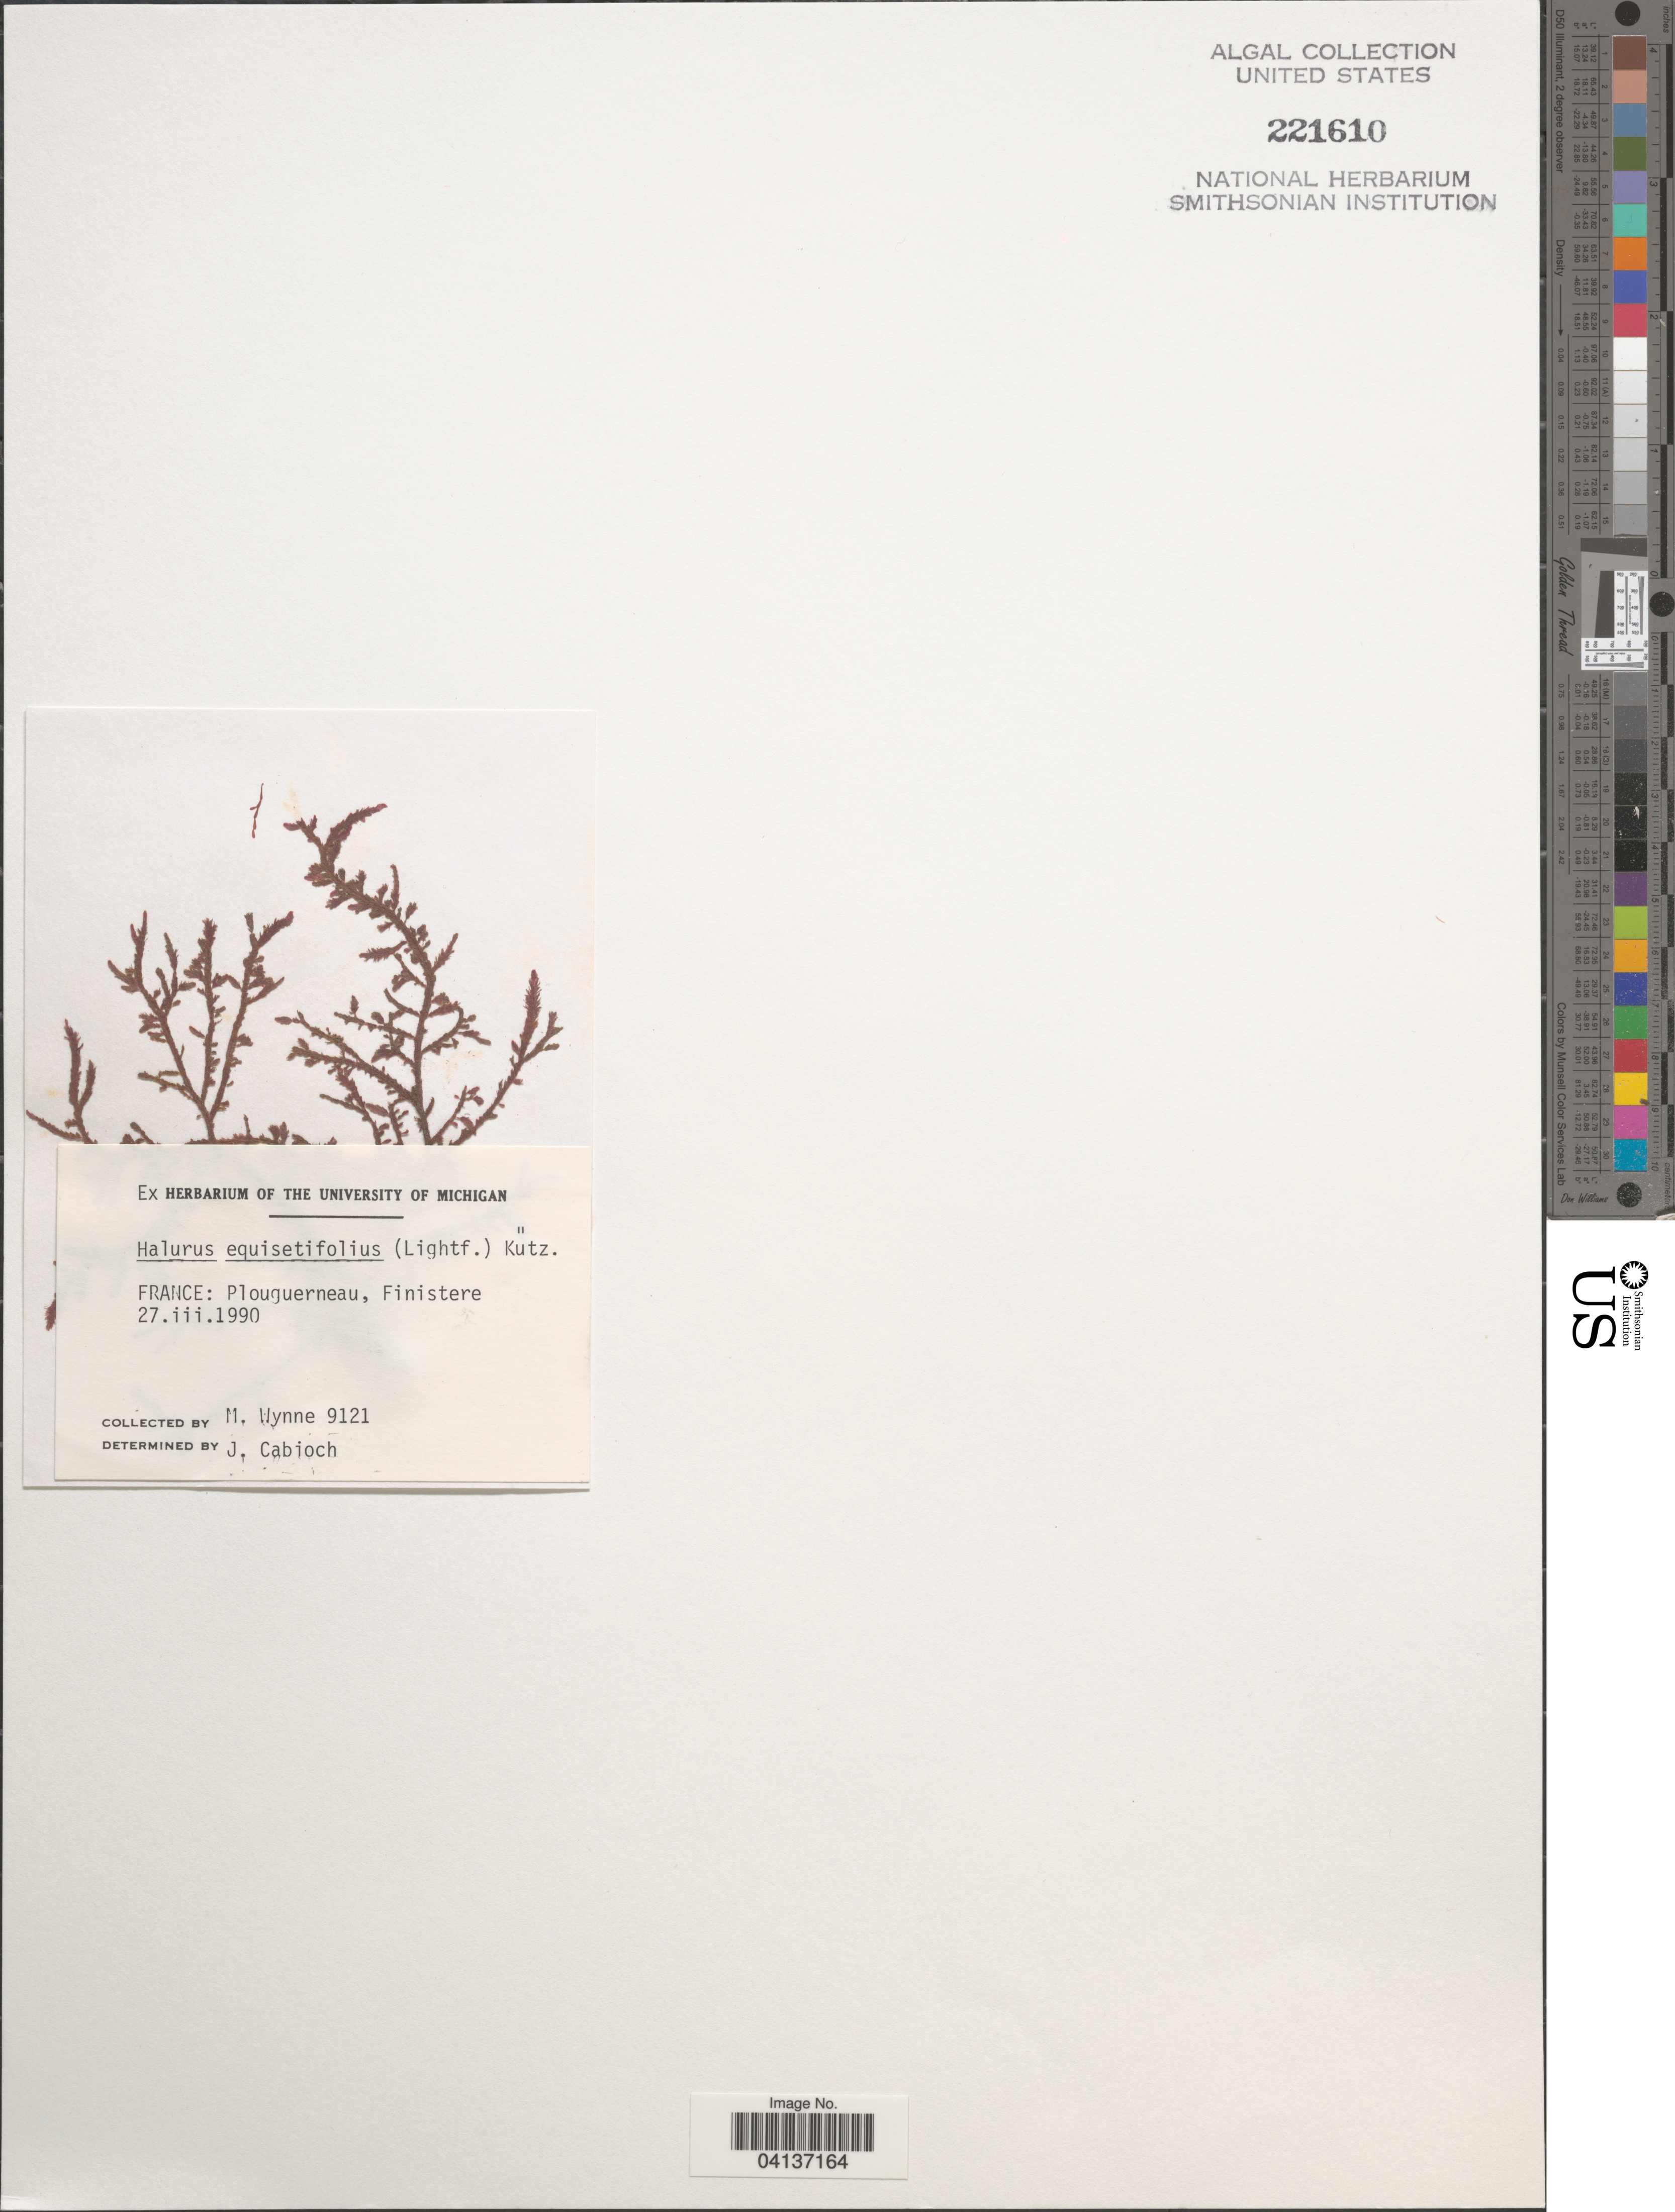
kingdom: Plantae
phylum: Rhodophyta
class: Florideophyceae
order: Ceramiales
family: Wrangeliaceae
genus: Halurus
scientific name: Halurus equisetifolius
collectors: M.J. Wynne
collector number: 9121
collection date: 1990-03-27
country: France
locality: Plouguerneau, Finistere.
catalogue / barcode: US 221610